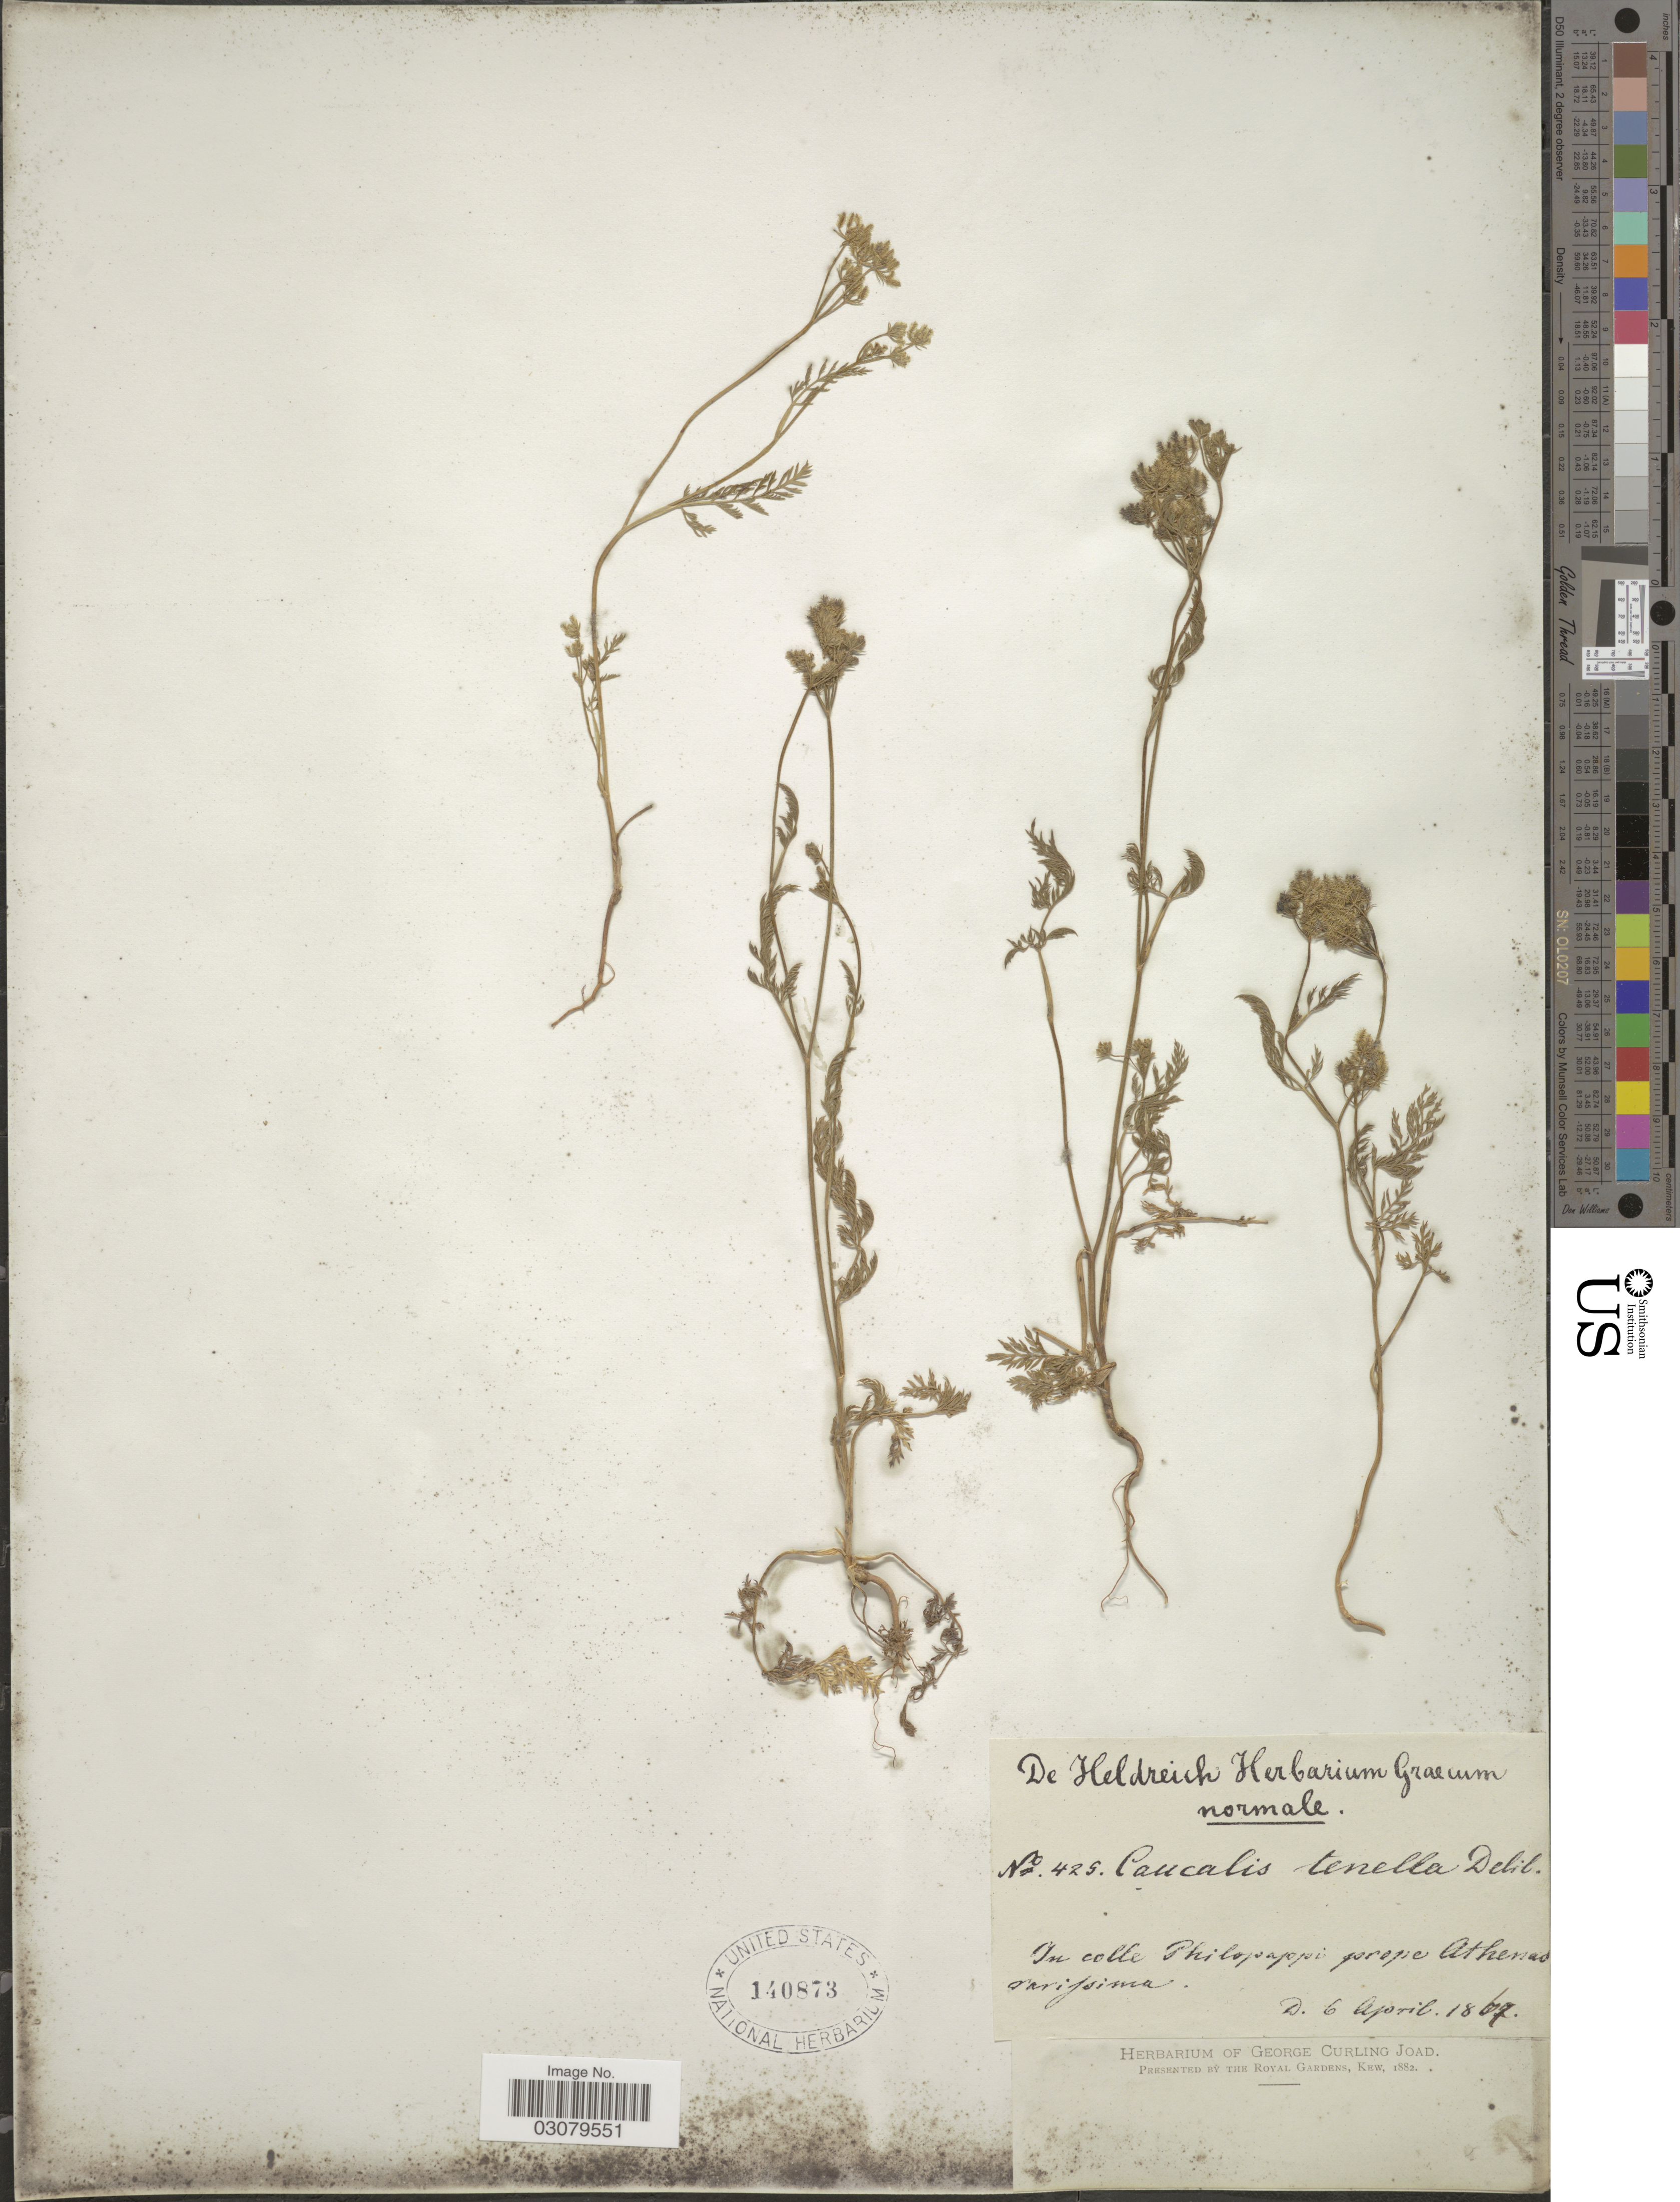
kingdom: Plantae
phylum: Tracheophyta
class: Magnoliopsida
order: Apiales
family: Apiaceae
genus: Caucalis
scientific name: Caucalis tenella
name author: Delile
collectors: -. De Heldreich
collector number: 425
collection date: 1867-04-06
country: Greece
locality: In colle Philopappi prope Athenas varissima.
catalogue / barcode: US 140873